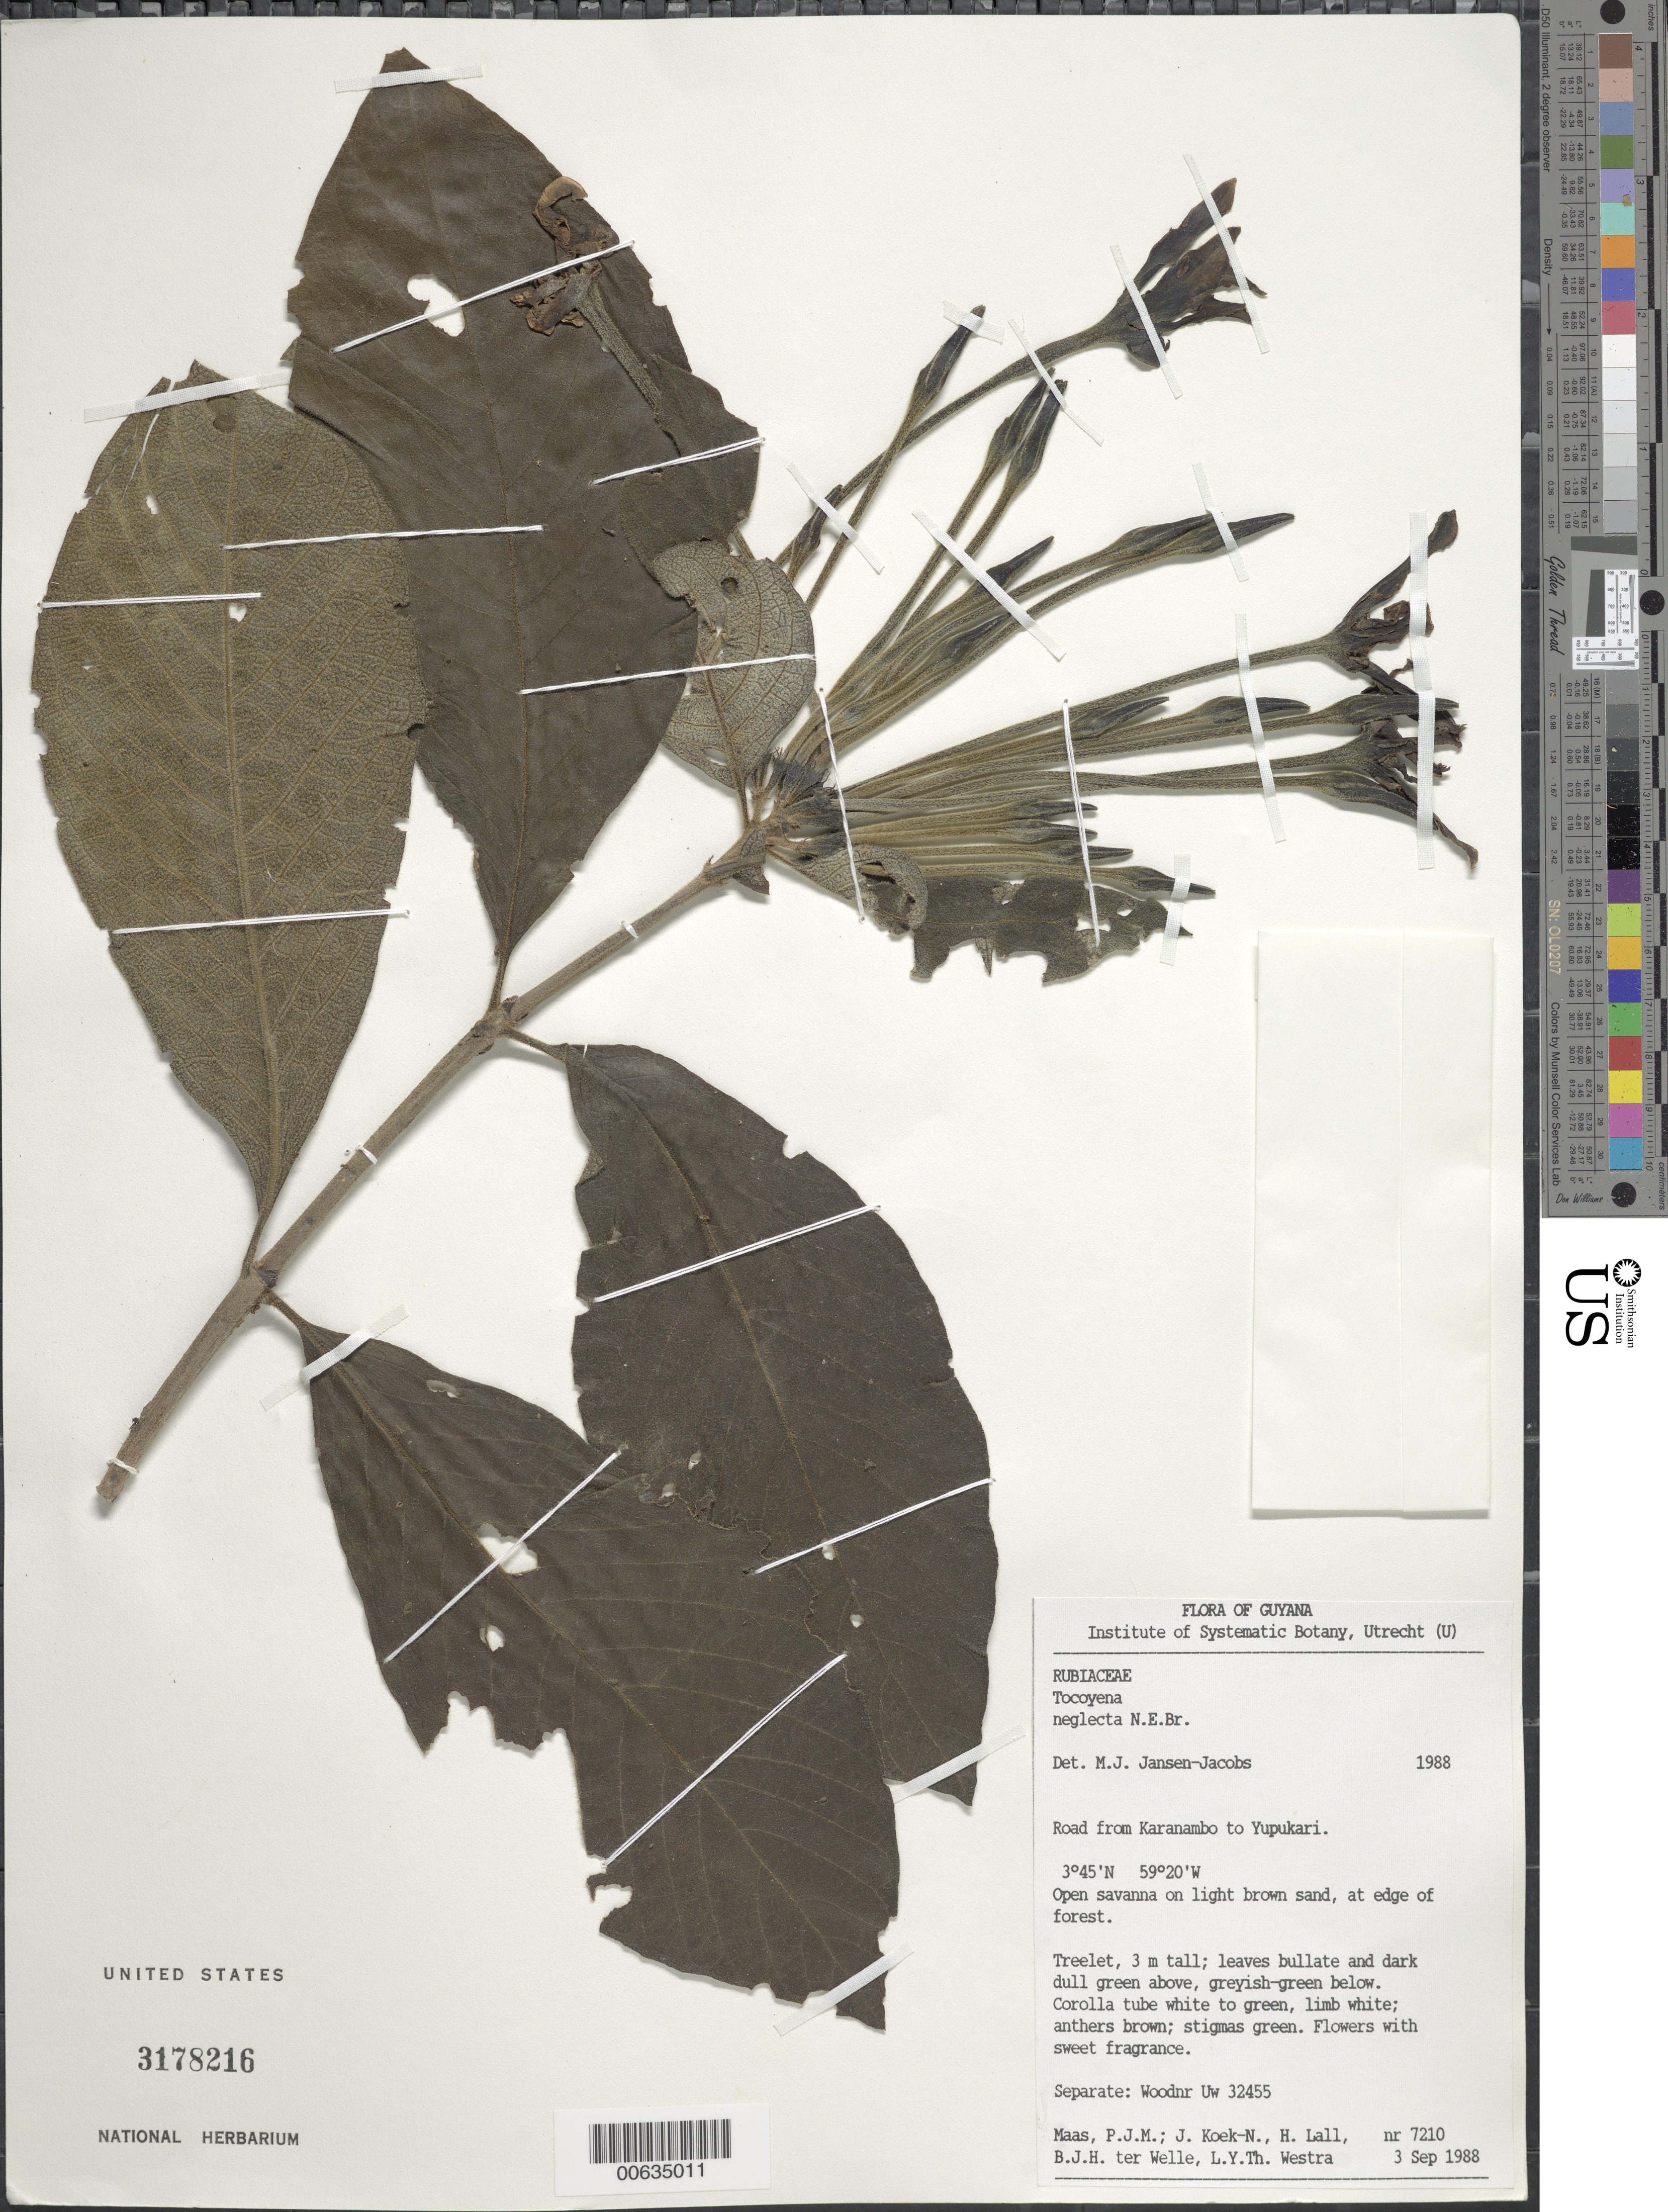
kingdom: Plantae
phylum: Tracheophyta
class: Magnoliopsida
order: Gentianales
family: Rubiaceae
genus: Tocoyena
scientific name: Tocoyena neglecta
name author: N.E. Br.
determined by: Jansen-Jacobs, M. J., (U), Nationaal Herbarium Nederland, Utrecht University branch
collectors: P. Maas, J. Koek-Noorman, H. Lall, B. Welle & L. Y. T. Westra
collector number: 7210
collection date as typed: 3-Sep-88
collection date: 1988-09-03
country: Guyana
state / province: U. Takutu-U. Essequibo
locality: Karanambo to Yupukari road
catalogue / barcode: US 3178216